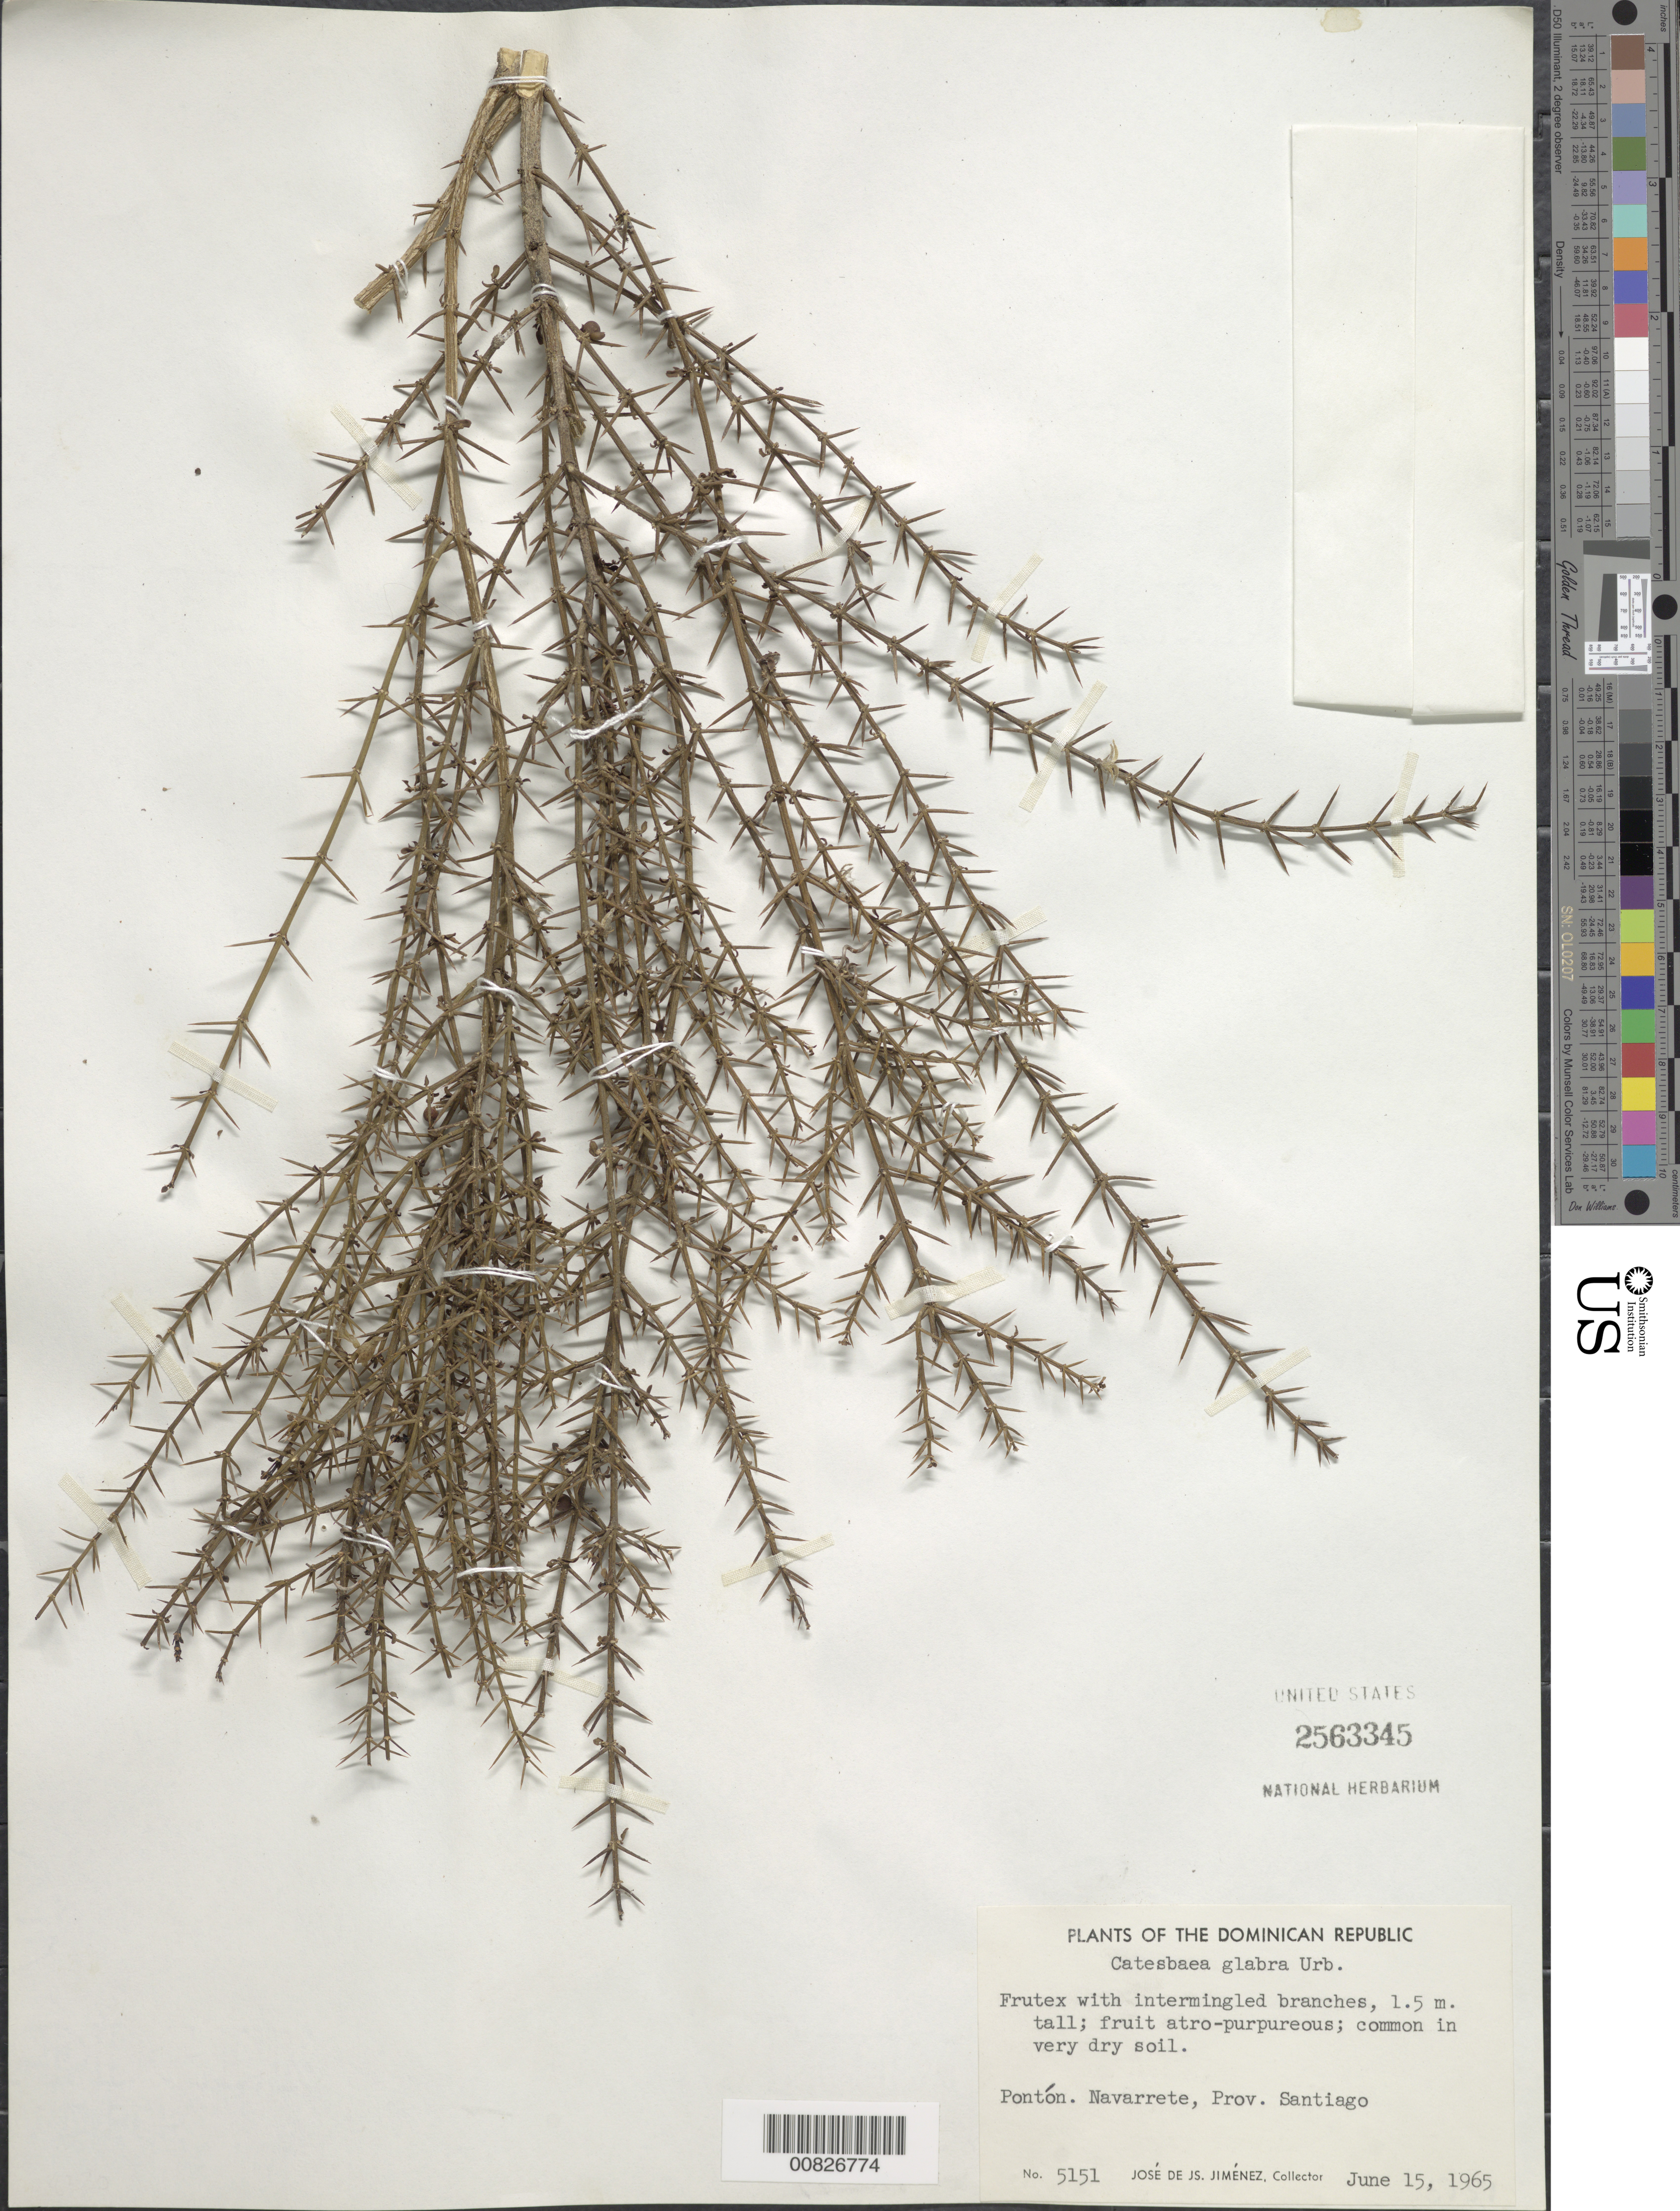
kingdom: Plantae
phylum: Tracheophyta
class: Magnoliopsida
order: Gentianales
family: Rubiaceae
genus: Catesbaea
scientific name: Catesbaea glabra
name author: Urb.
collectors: J. J. Jiménez Almonte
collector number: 5151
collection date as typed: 15 Jun 1965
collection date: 1965-06-15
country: Dominican Republic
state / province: Santiago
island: Hispaniola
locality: Pontón. Navarrete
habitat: In very dry soil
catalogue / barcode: US 2563345